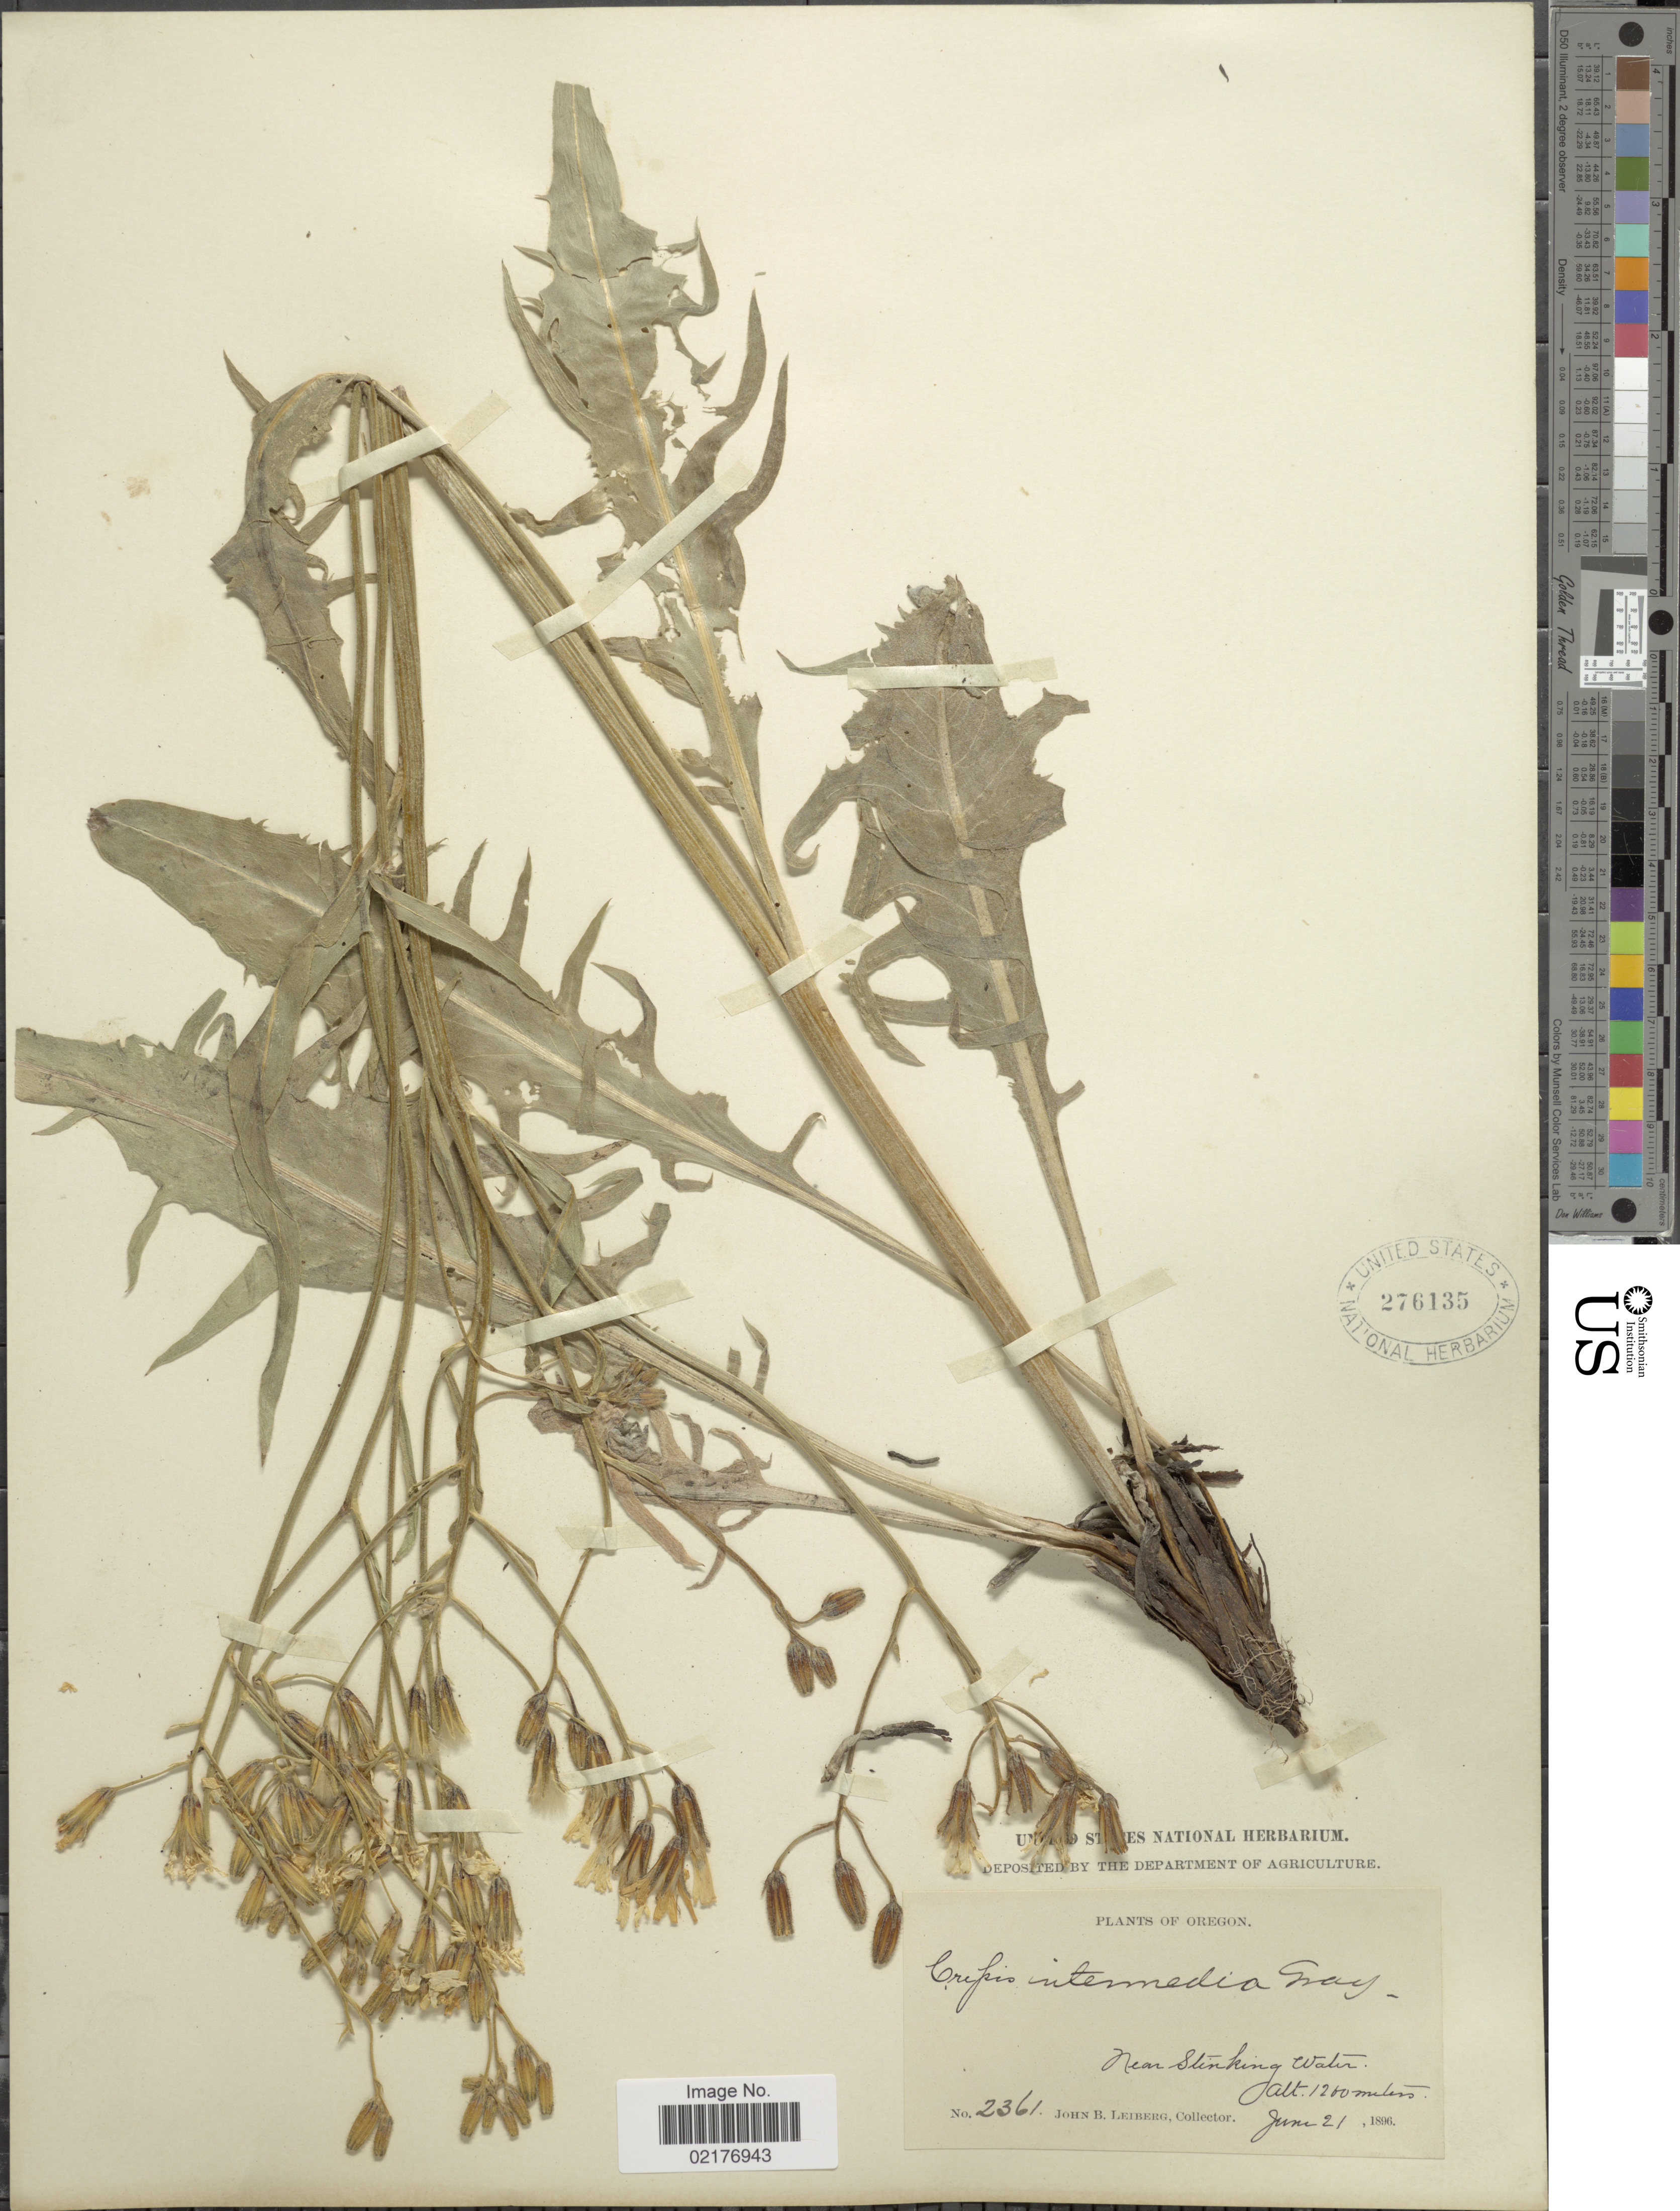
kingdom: Plantae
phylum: Tracheophyta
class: Magnoliopsida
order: Asterales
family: Asteraceae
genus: Crepis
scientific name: Crepis intermedia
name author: A. Gray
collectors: J. B. Leiberg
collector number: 2361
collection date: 1896-06-21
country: United States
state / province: Oregon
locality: Near Stenking Water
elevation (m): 1200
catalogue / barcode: US 276135